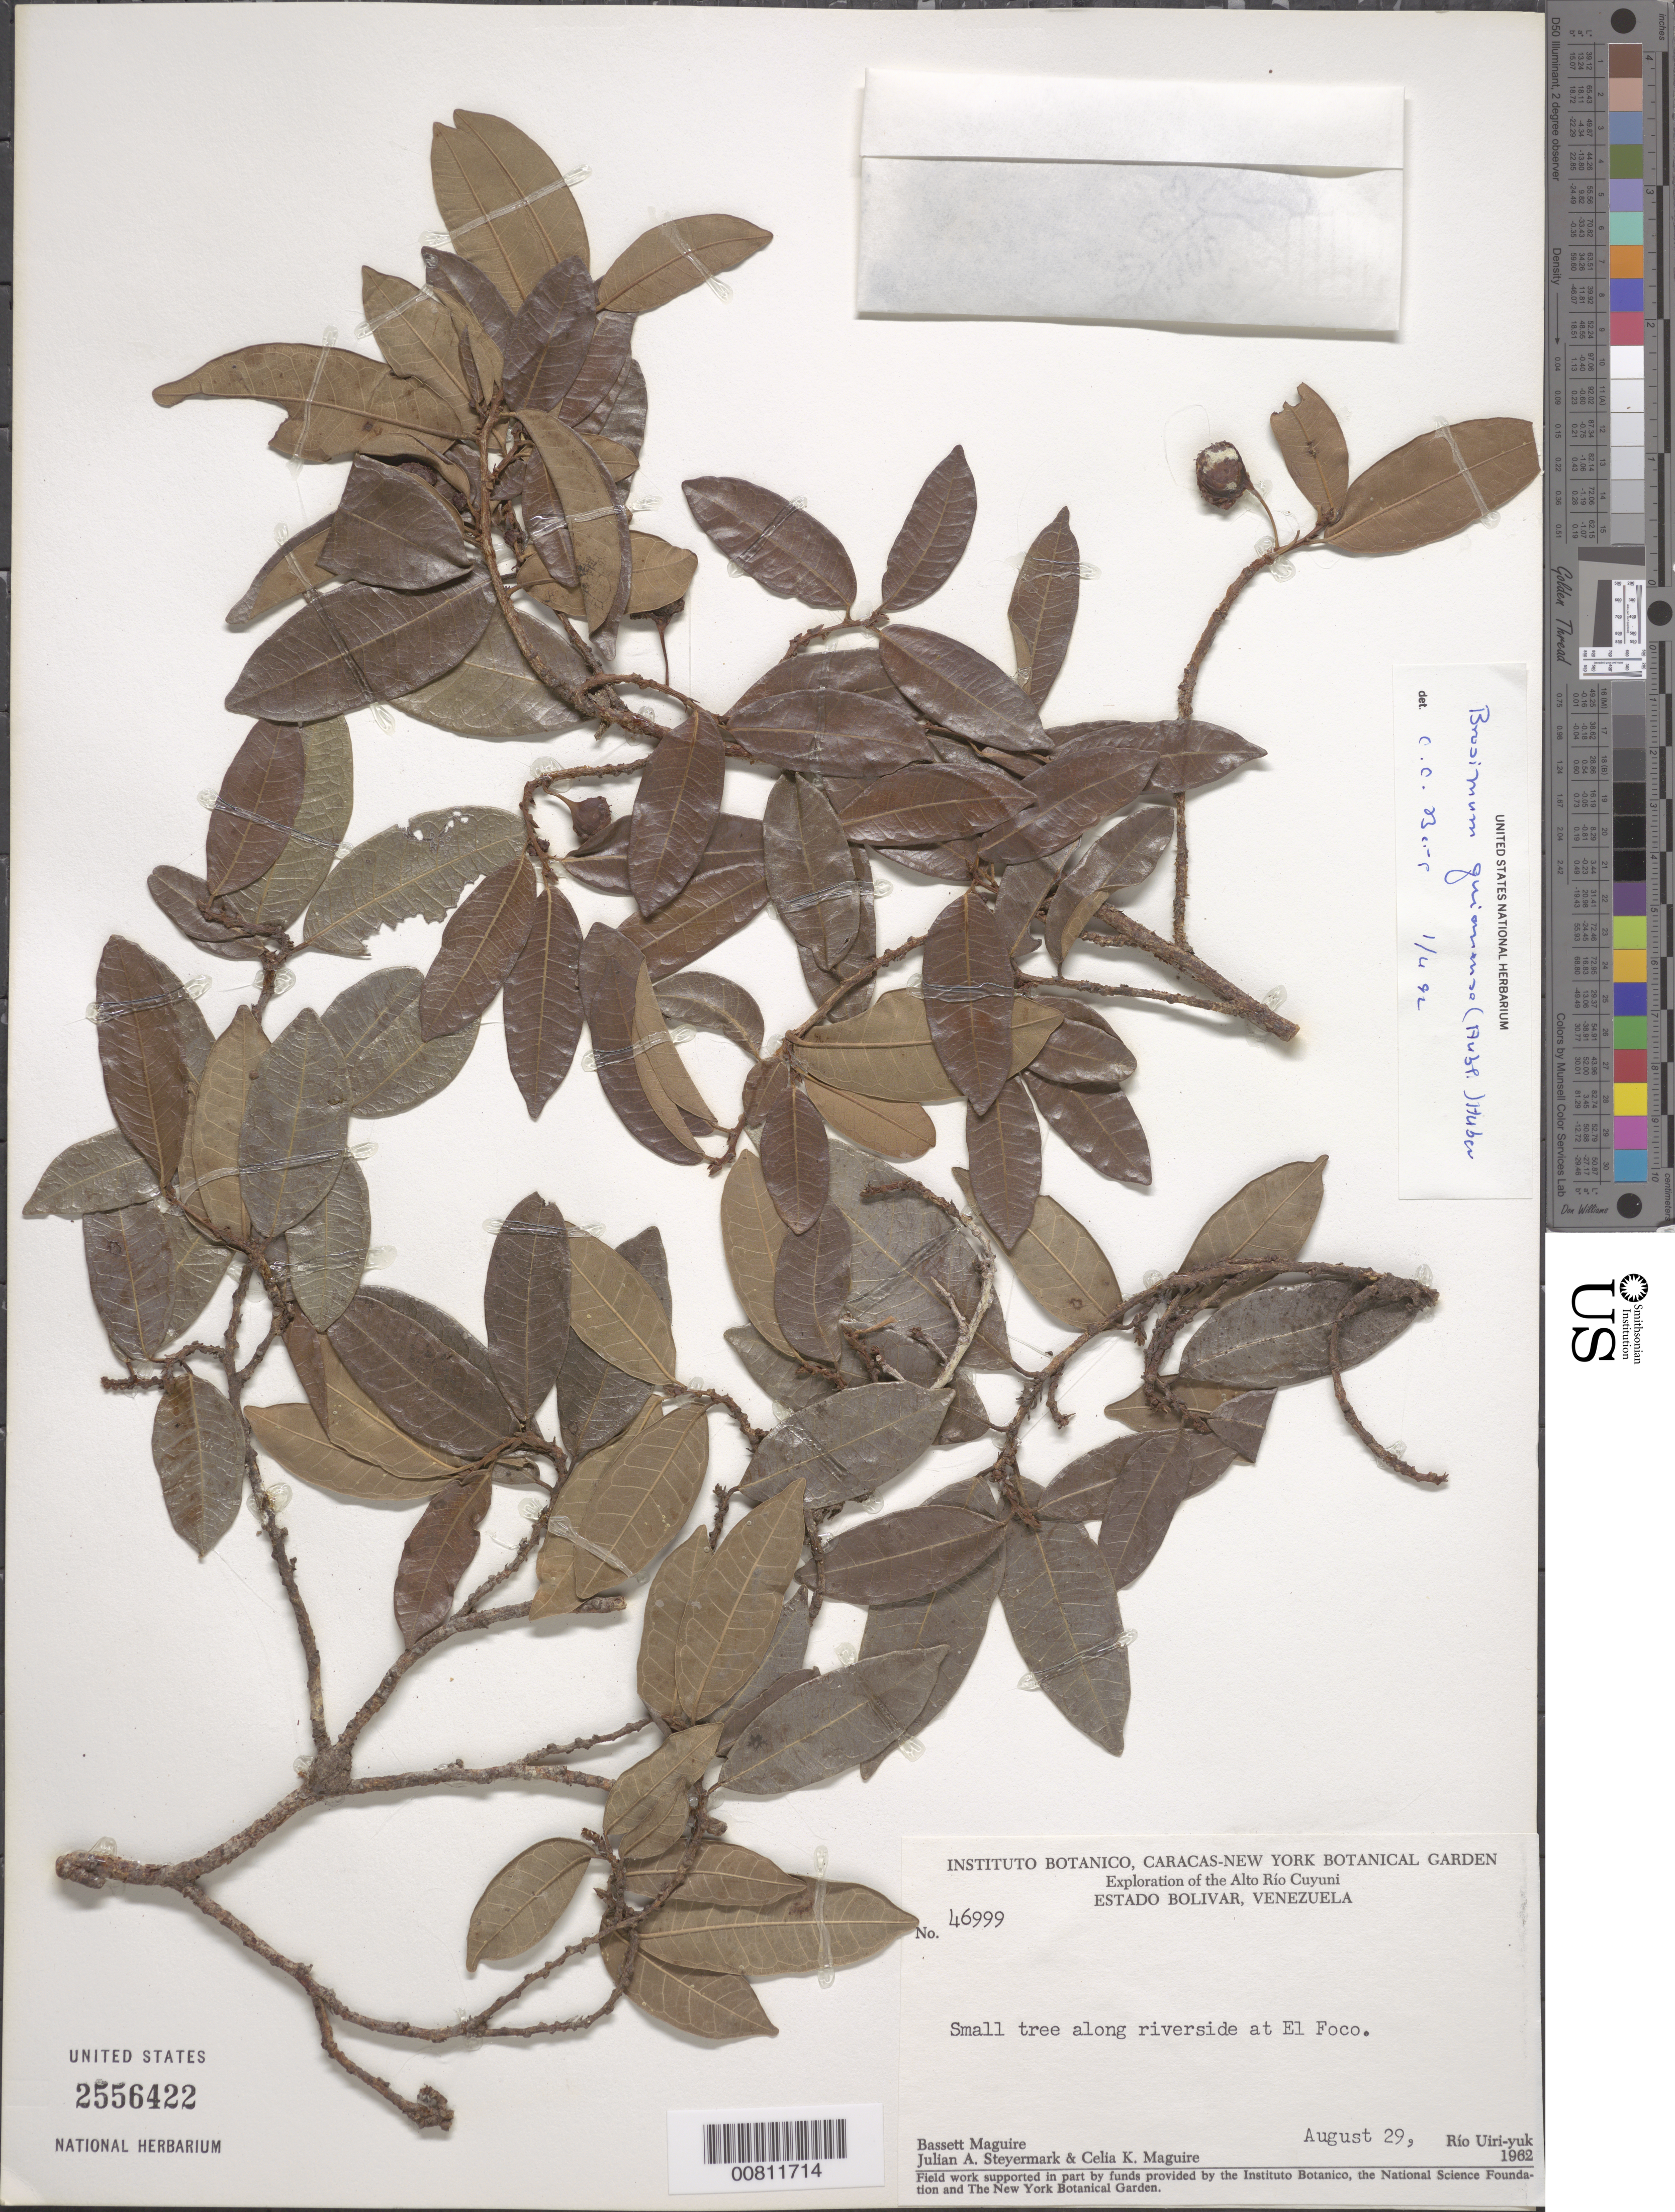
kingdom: Plantae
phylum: Tracheophyta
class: Magnoliopsida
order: Rosales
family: Moraceae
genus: Brosimum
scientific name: Brosimum guianense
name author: (Aubl.) Huber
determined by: Berg, C. C.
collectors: B. Maguire, J. Steyermark & C. K. Maguire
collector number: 46999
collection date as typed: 29-Aug-62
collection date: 1962-08-29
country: Venezuela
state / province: Bolívar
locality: Alto Río Cuyuni, El Foco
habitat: Along river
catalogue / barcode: US 2556422